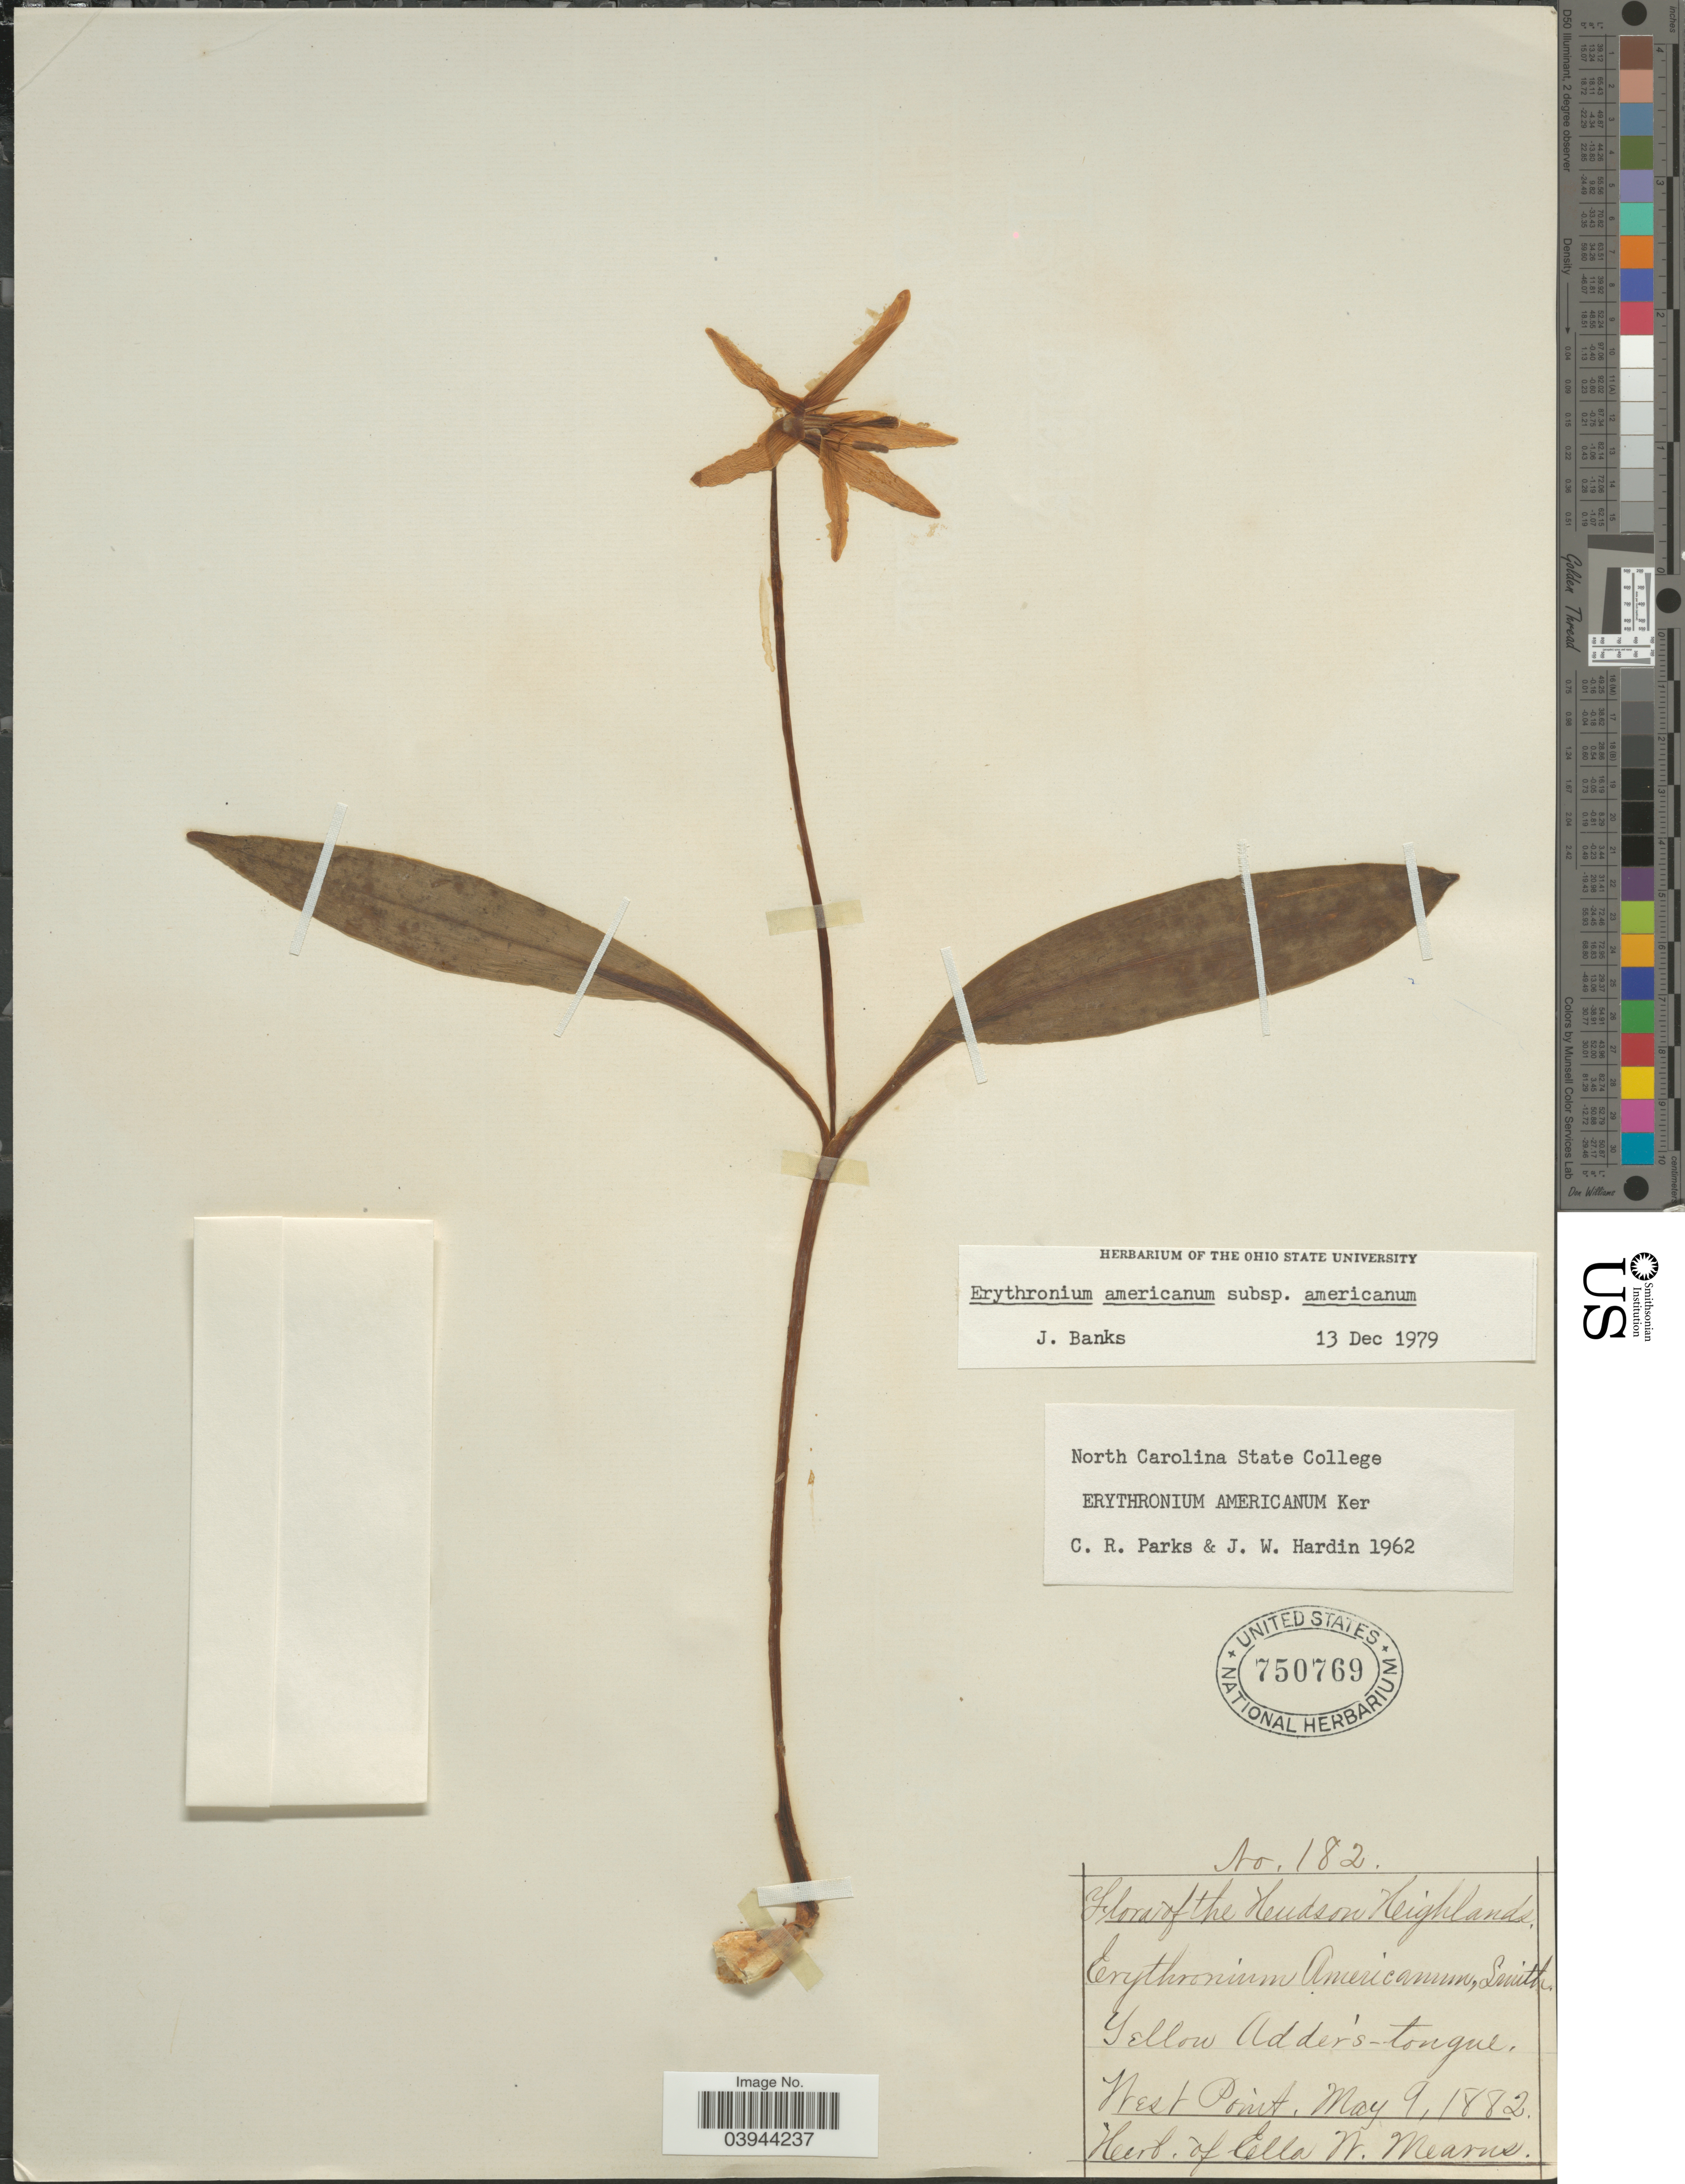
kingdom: Plantae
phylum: Tracheophyta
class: Liliopsida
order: Liliales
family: Liliaceae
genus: Erythronium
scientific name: Erythronium americanum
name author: Ker Gawl.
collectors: ex herb. Ella W. Mearns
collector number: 182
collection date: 1882-05-09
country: United States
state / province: New York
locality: Hudson Highlands. West Point.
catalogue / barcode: US 750769